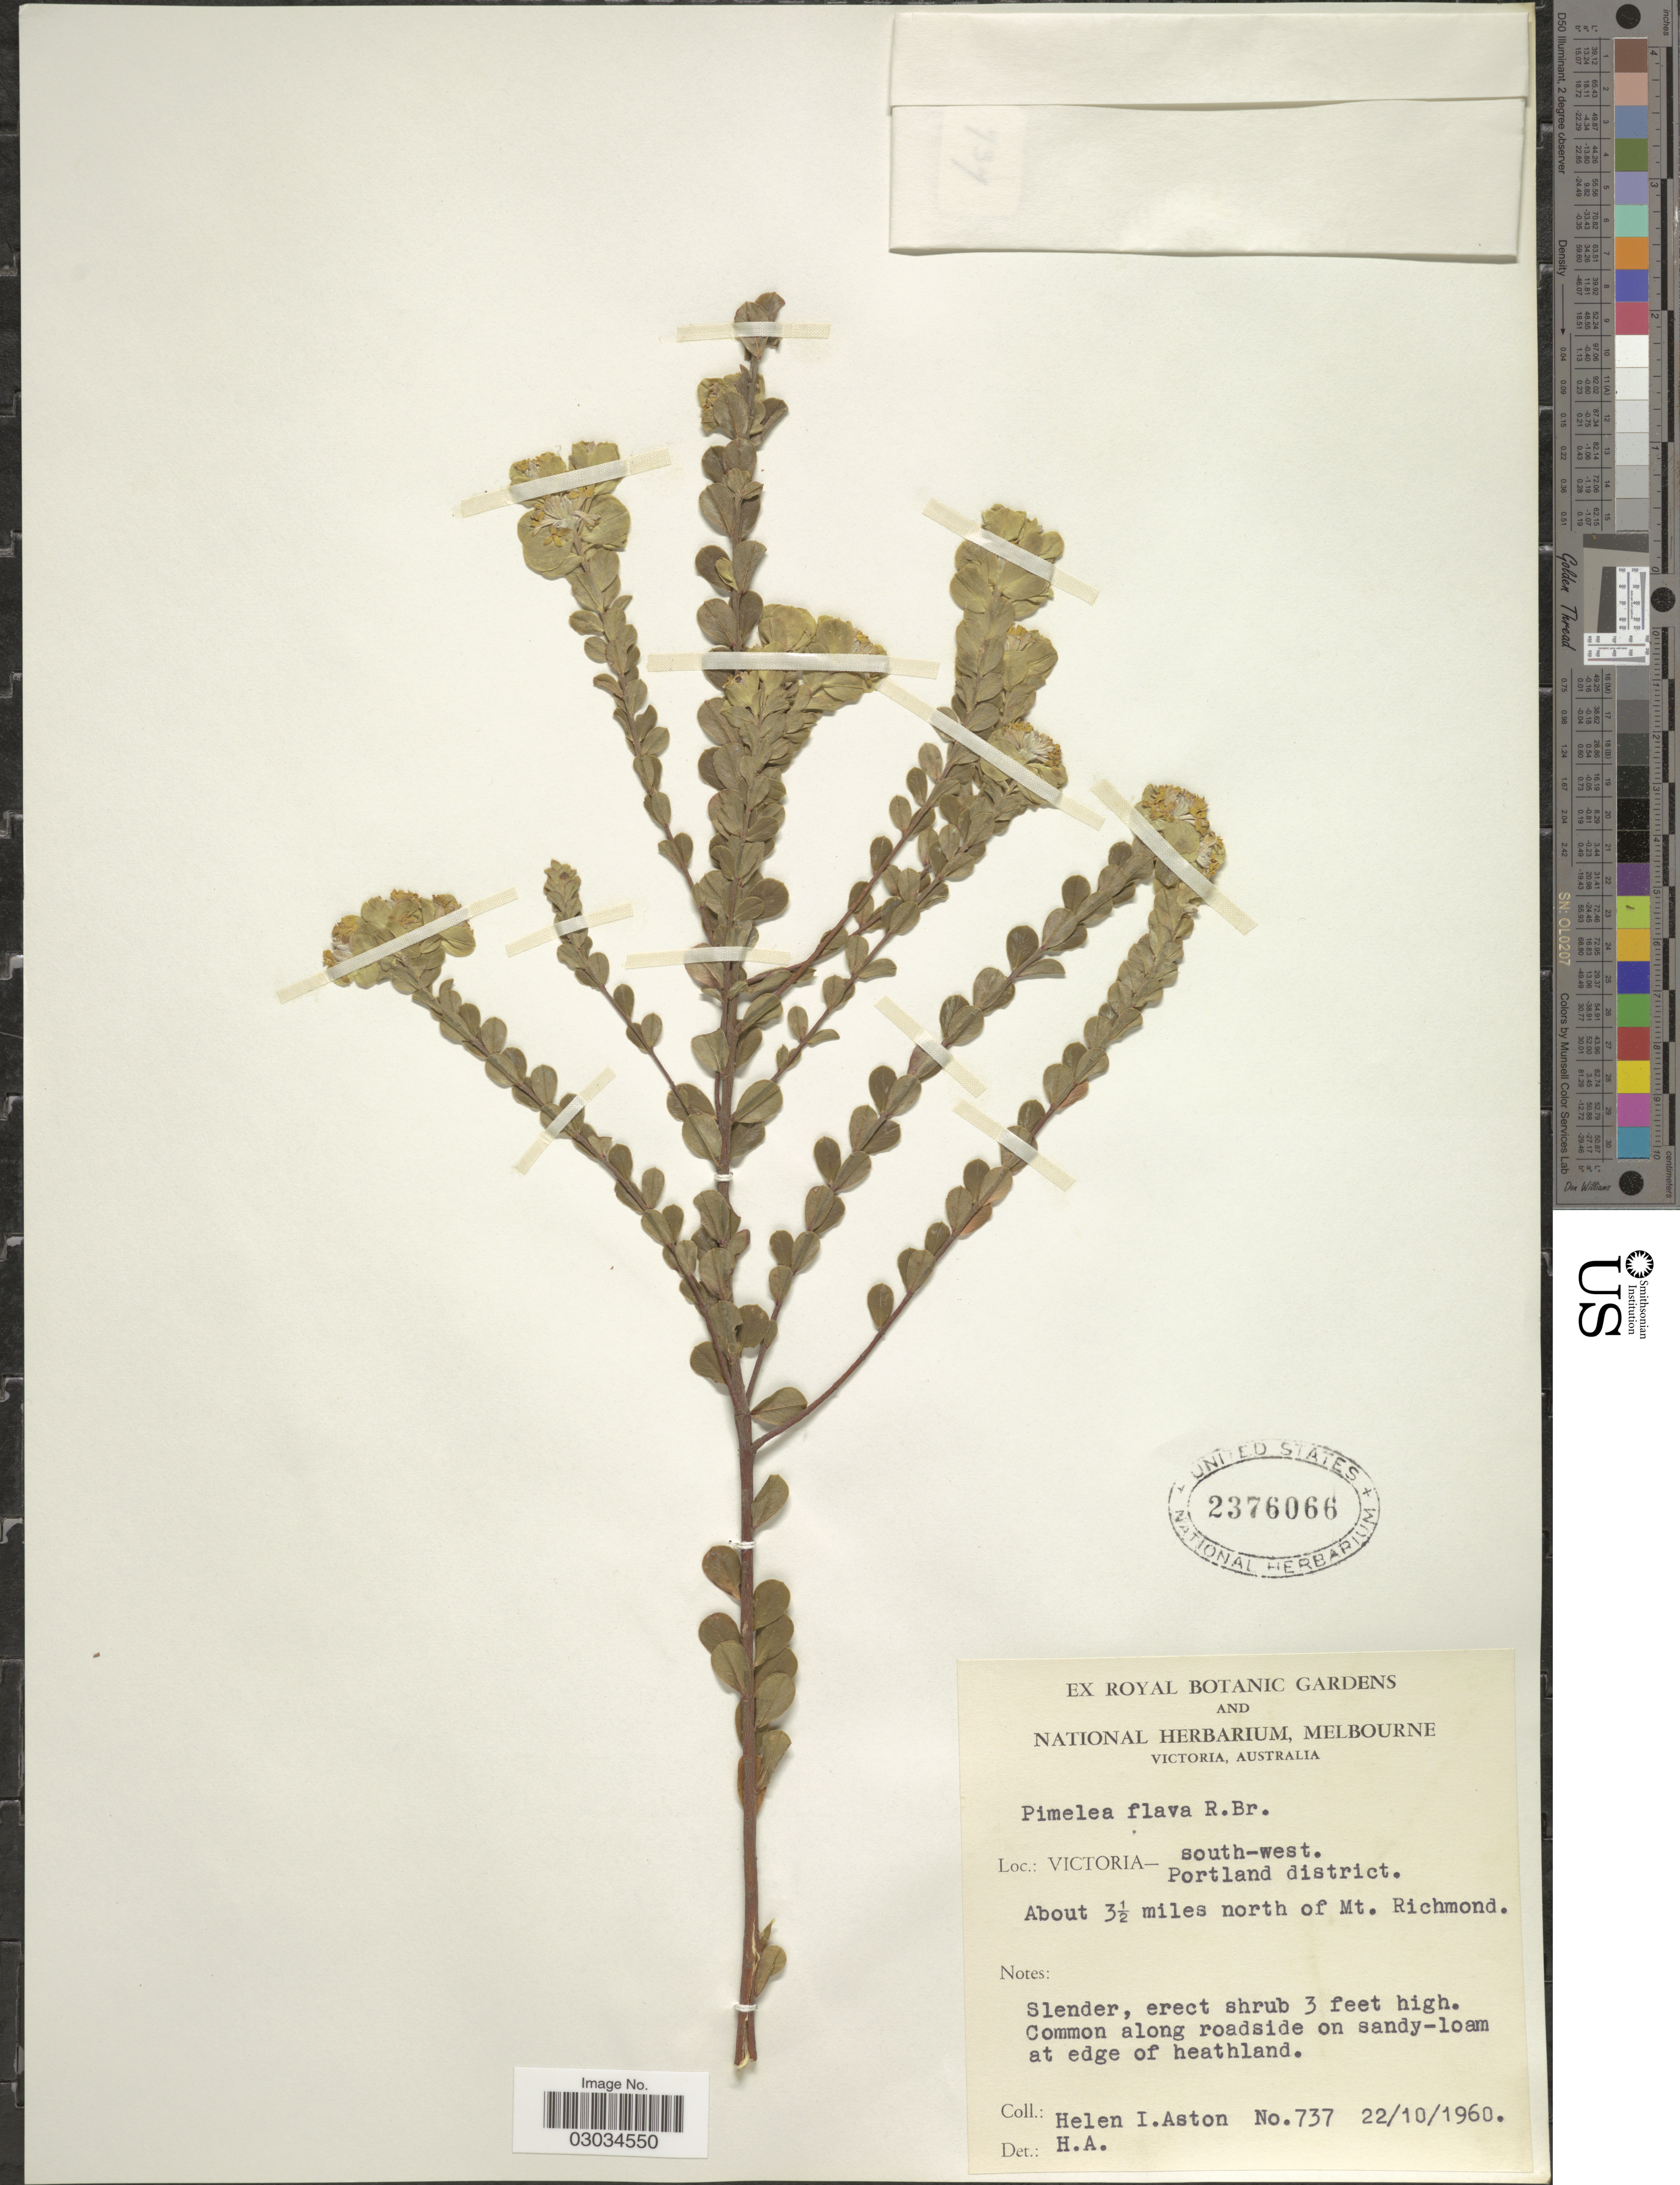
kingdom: Plantae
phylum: Tracheophyta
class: Magnoliopsida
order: Malvales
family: Thymelaeaceae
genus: Pimelea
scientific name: Pimelea flava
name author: R. Br.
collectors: H. I. Aston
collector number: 737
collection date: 1960-10-22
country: Australia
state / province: Victoria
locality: Victoria - south-west. Portland district. About 3½ miles north of Mt. Richmond.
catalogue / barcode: US 2376066